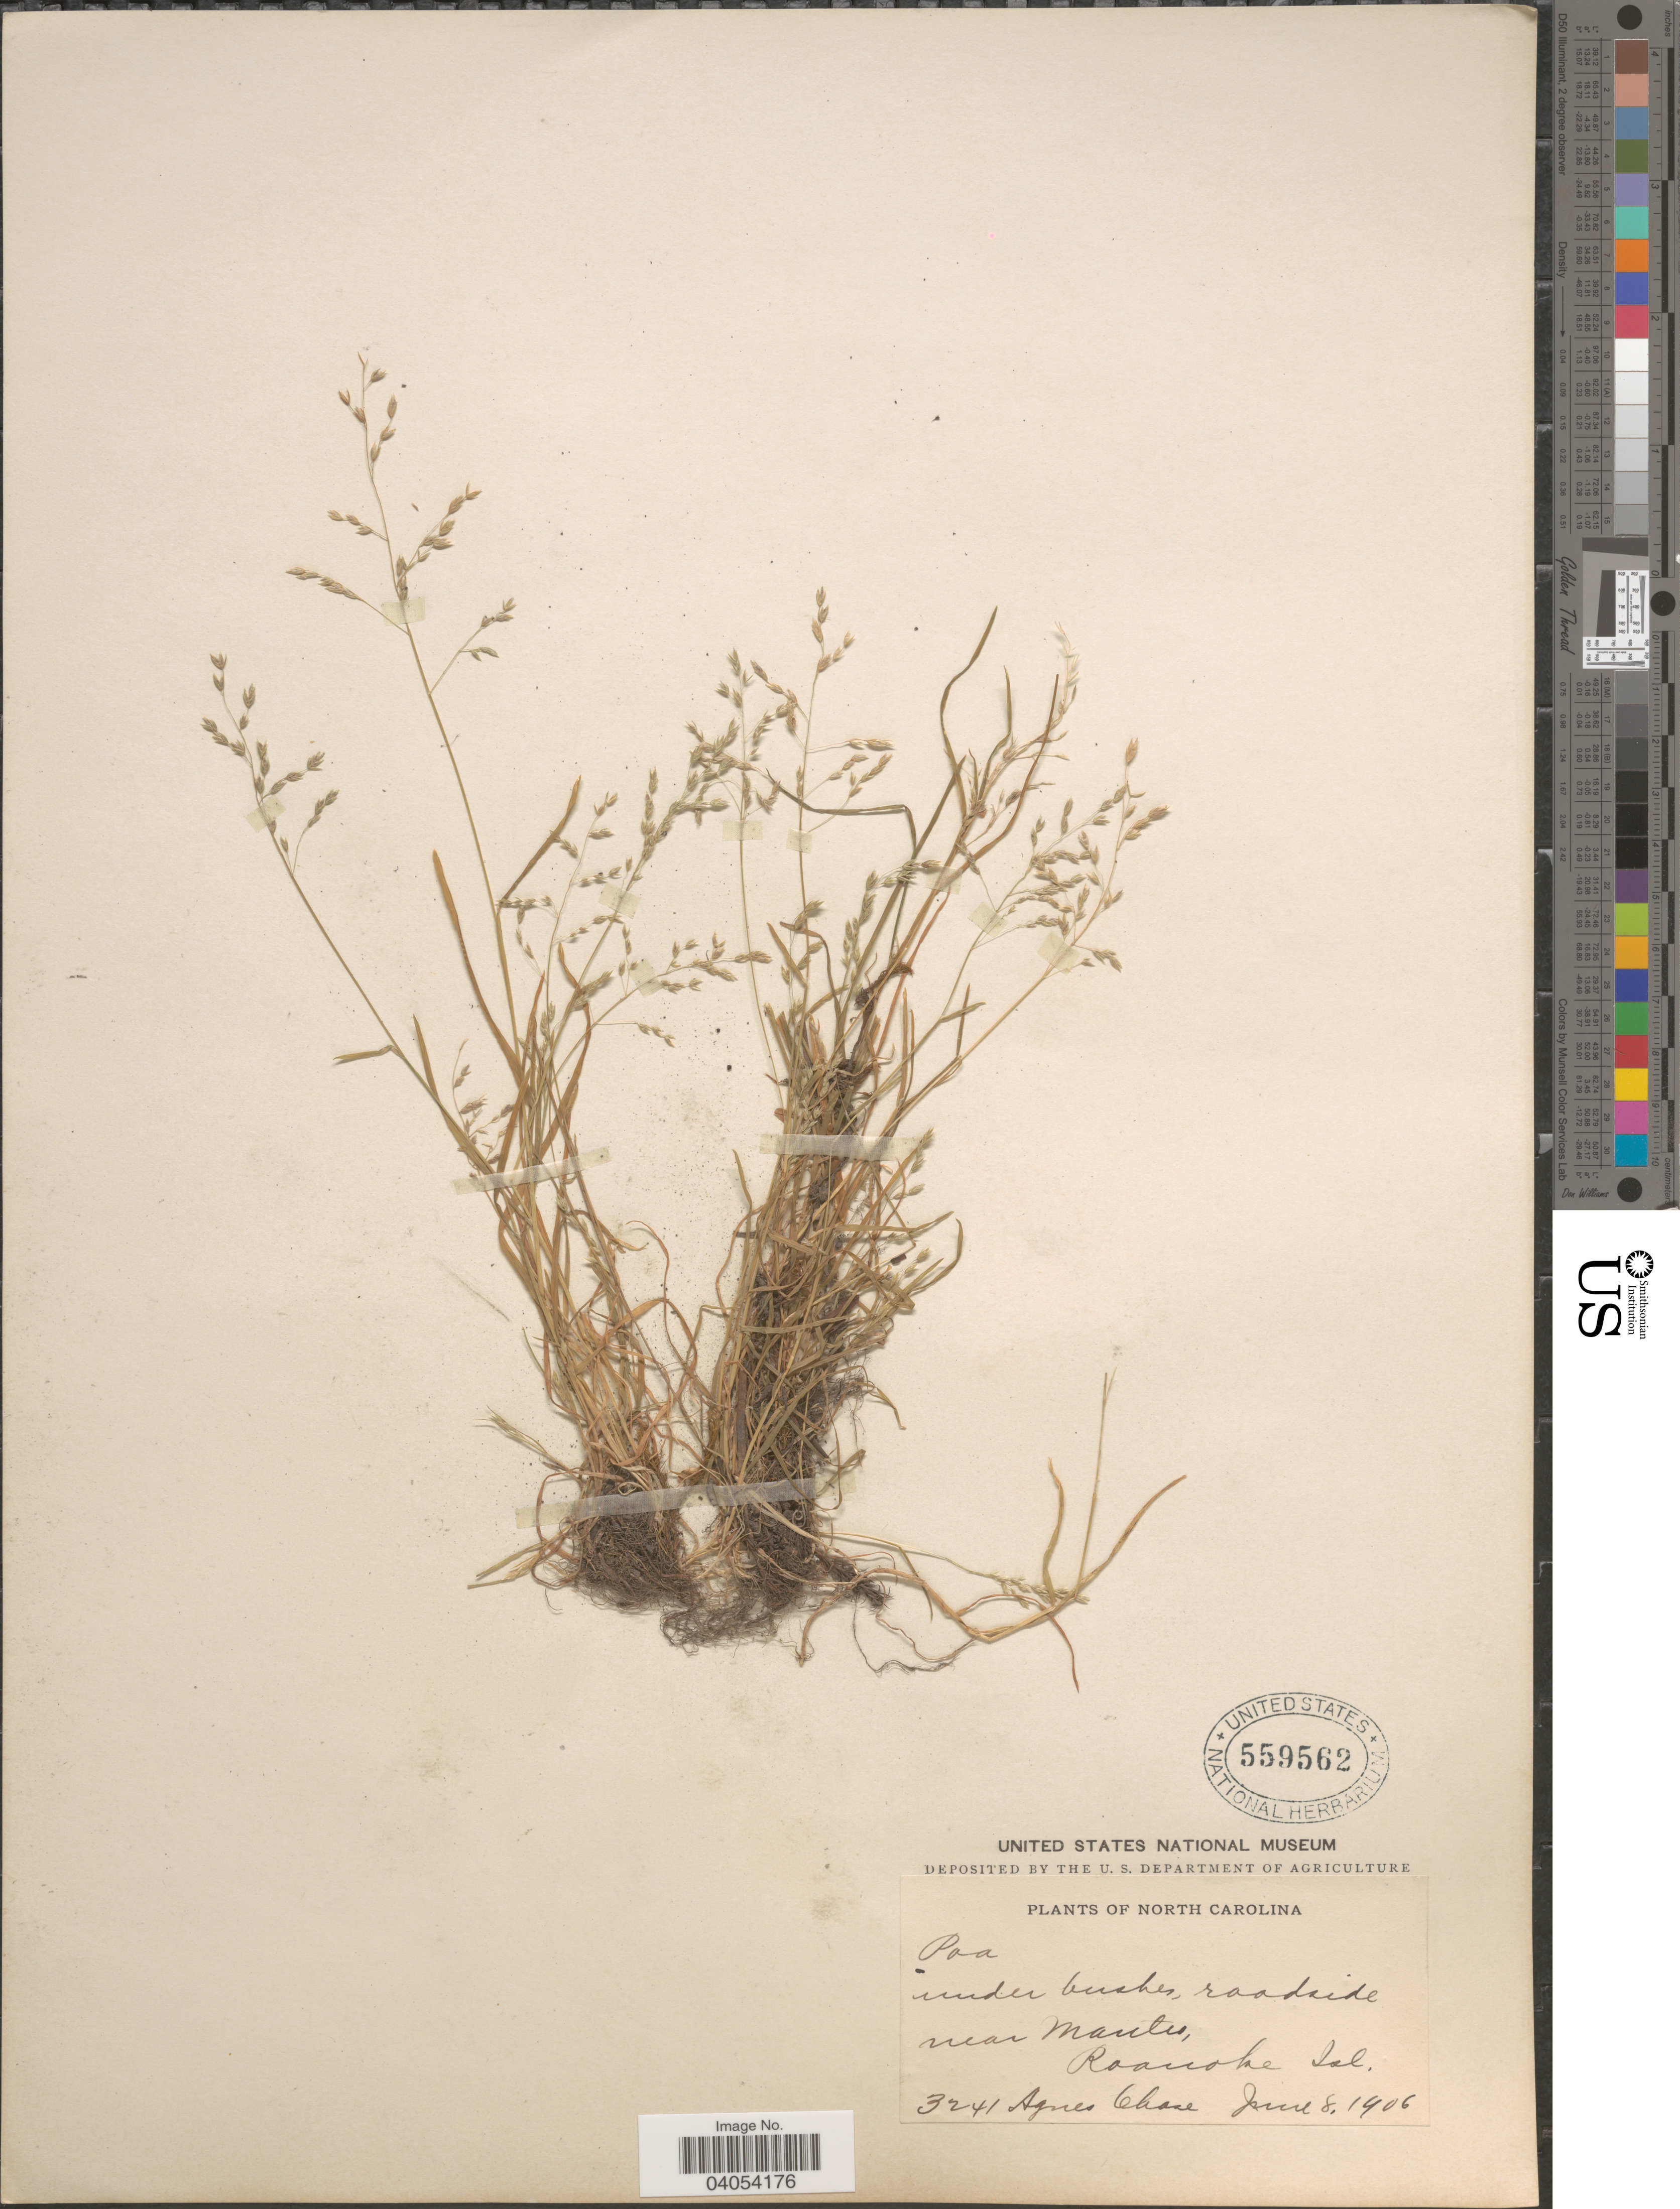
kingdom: Plantae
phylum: Tracheophyta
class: Liliopsida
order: Poales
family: Poaceae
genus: Poa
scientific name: Poa annua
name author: L.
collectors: A. Chase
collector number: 3241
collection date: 1906-06-08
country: United States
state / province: North Carolina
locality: Roadside near Manteo, Roanoke Isl.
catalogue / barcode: US 559562